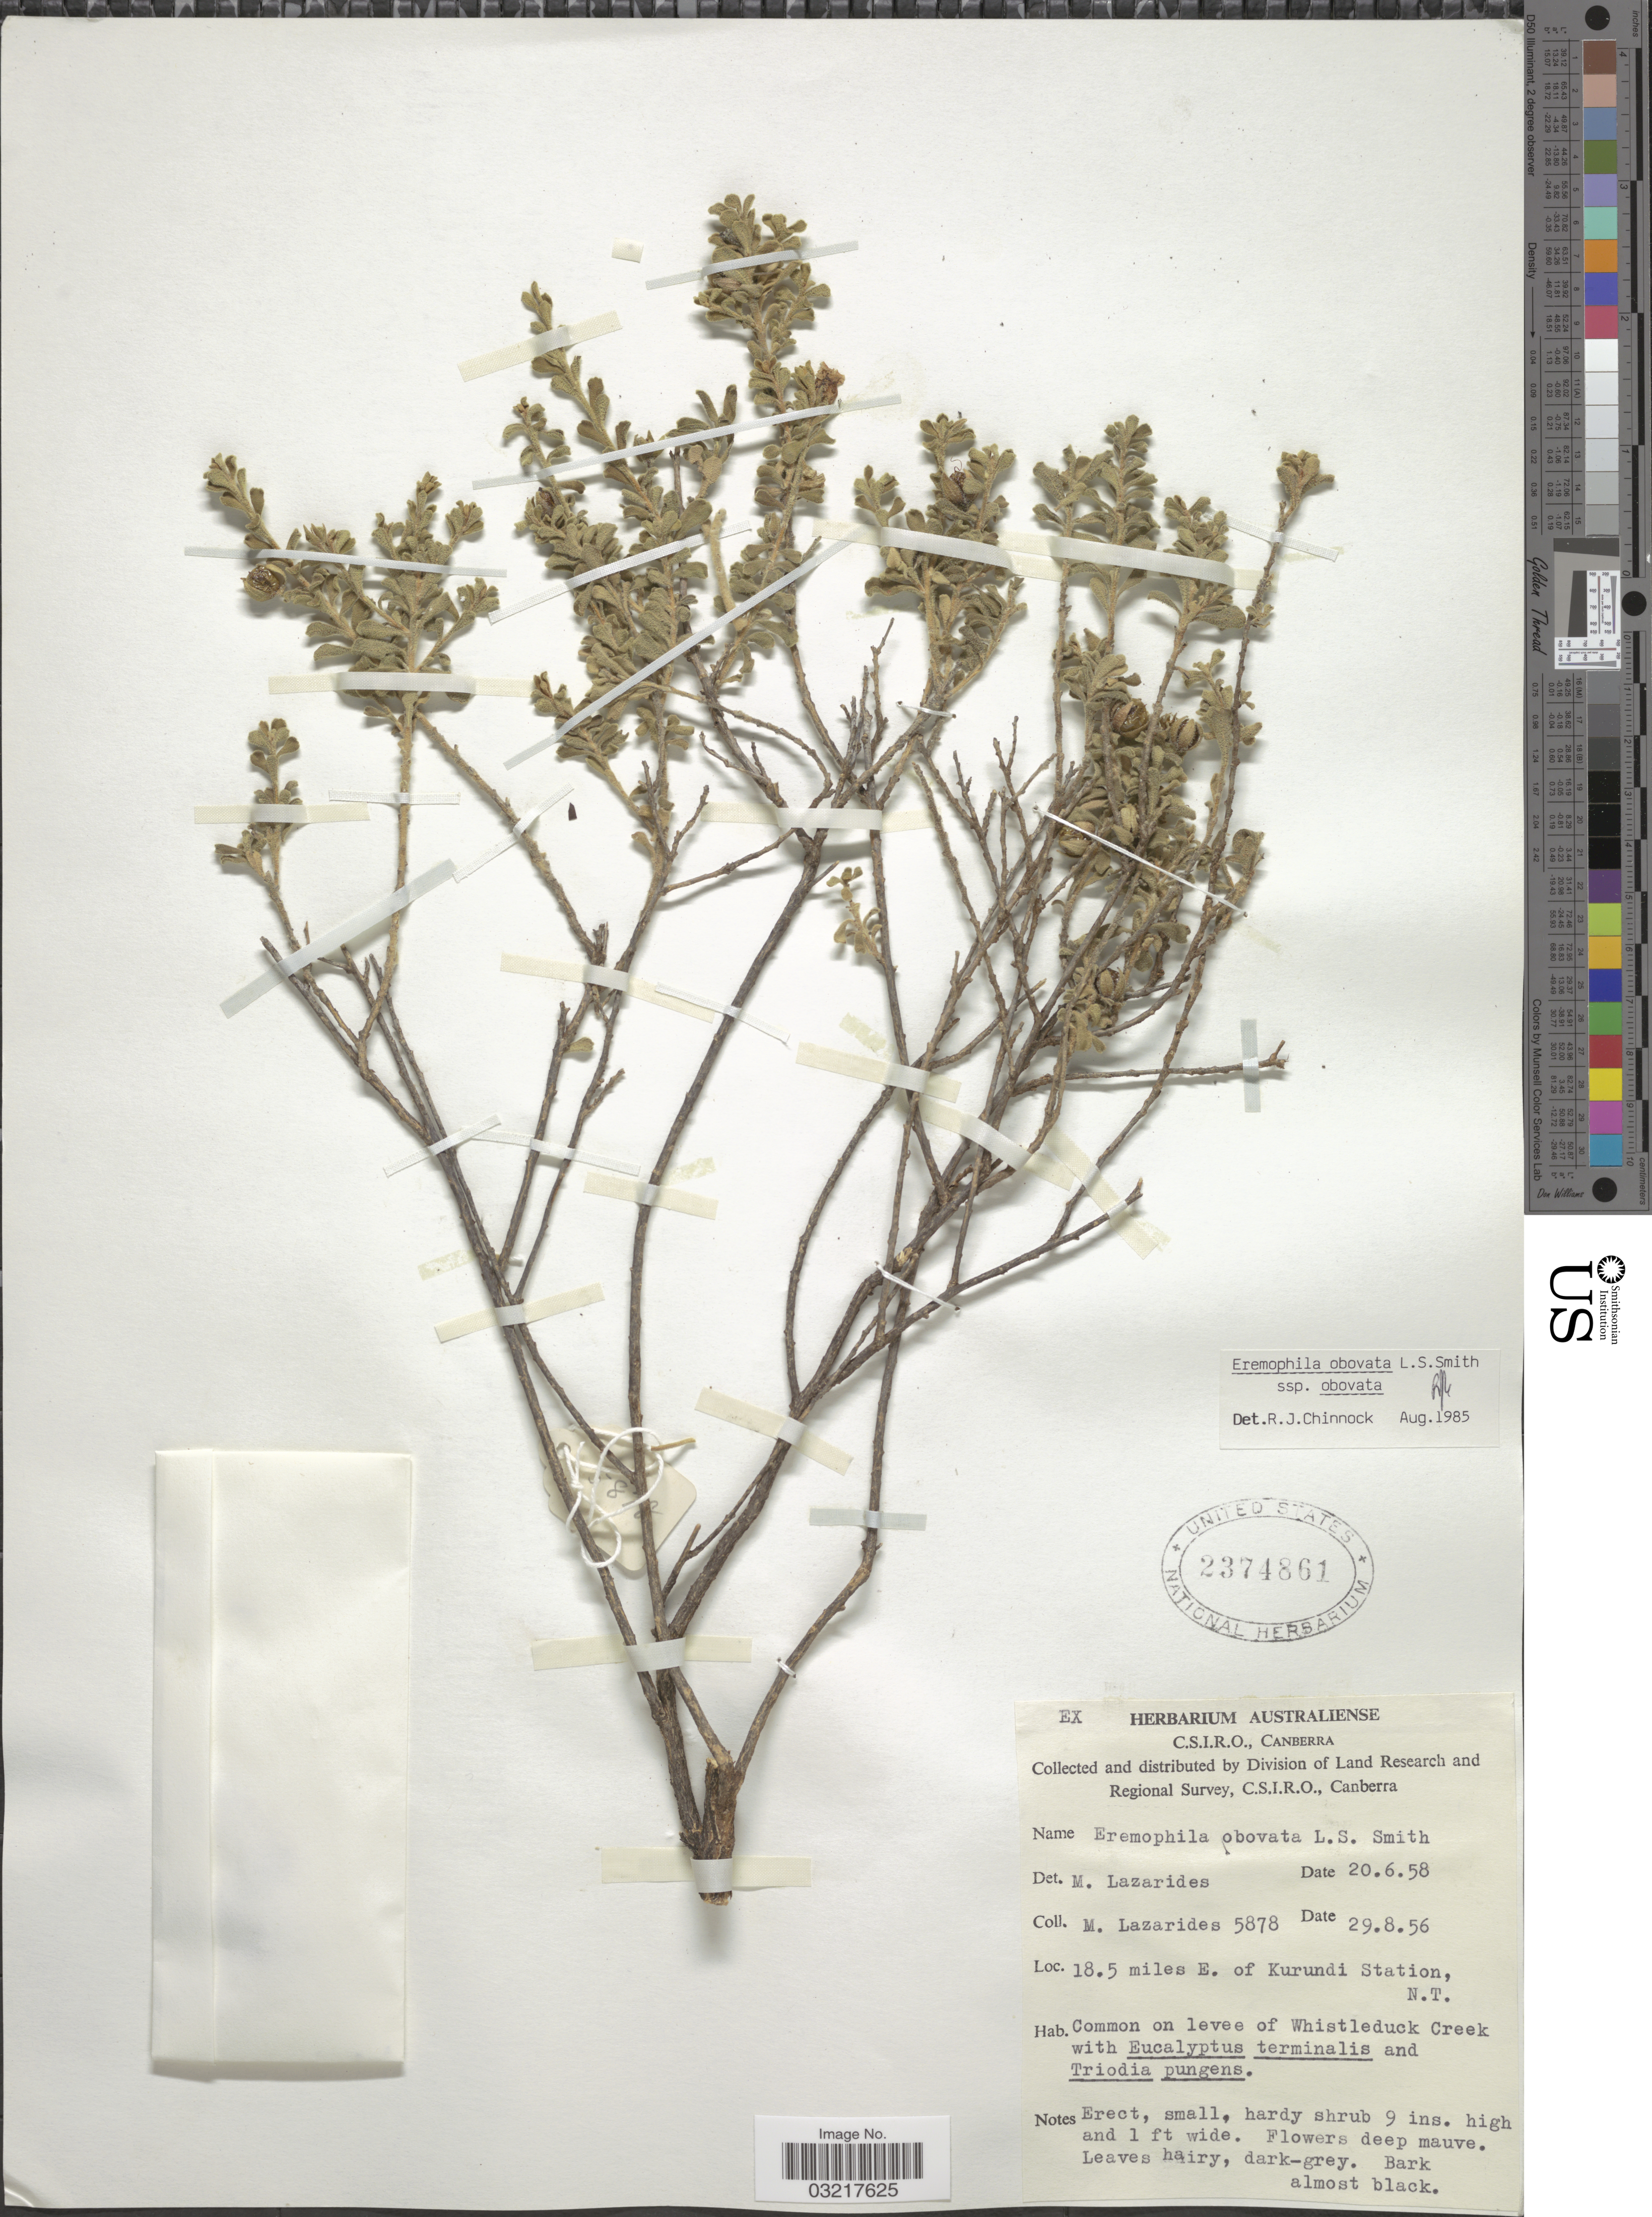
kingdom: Plantae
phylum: Tracheophyta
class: Magnoliopsida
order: Lamiales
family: Scrophulariaceae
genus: Eremophila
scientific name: Eremophila obovata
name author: L.S. Sm.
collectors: M. Lazarides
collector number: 5878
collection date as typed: Transcribed d/m/y: 29/8/56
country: Australia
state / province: Northern Territory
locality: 18.5 miles E. of Kurundi Station, N.T.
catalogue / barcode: US 2374861